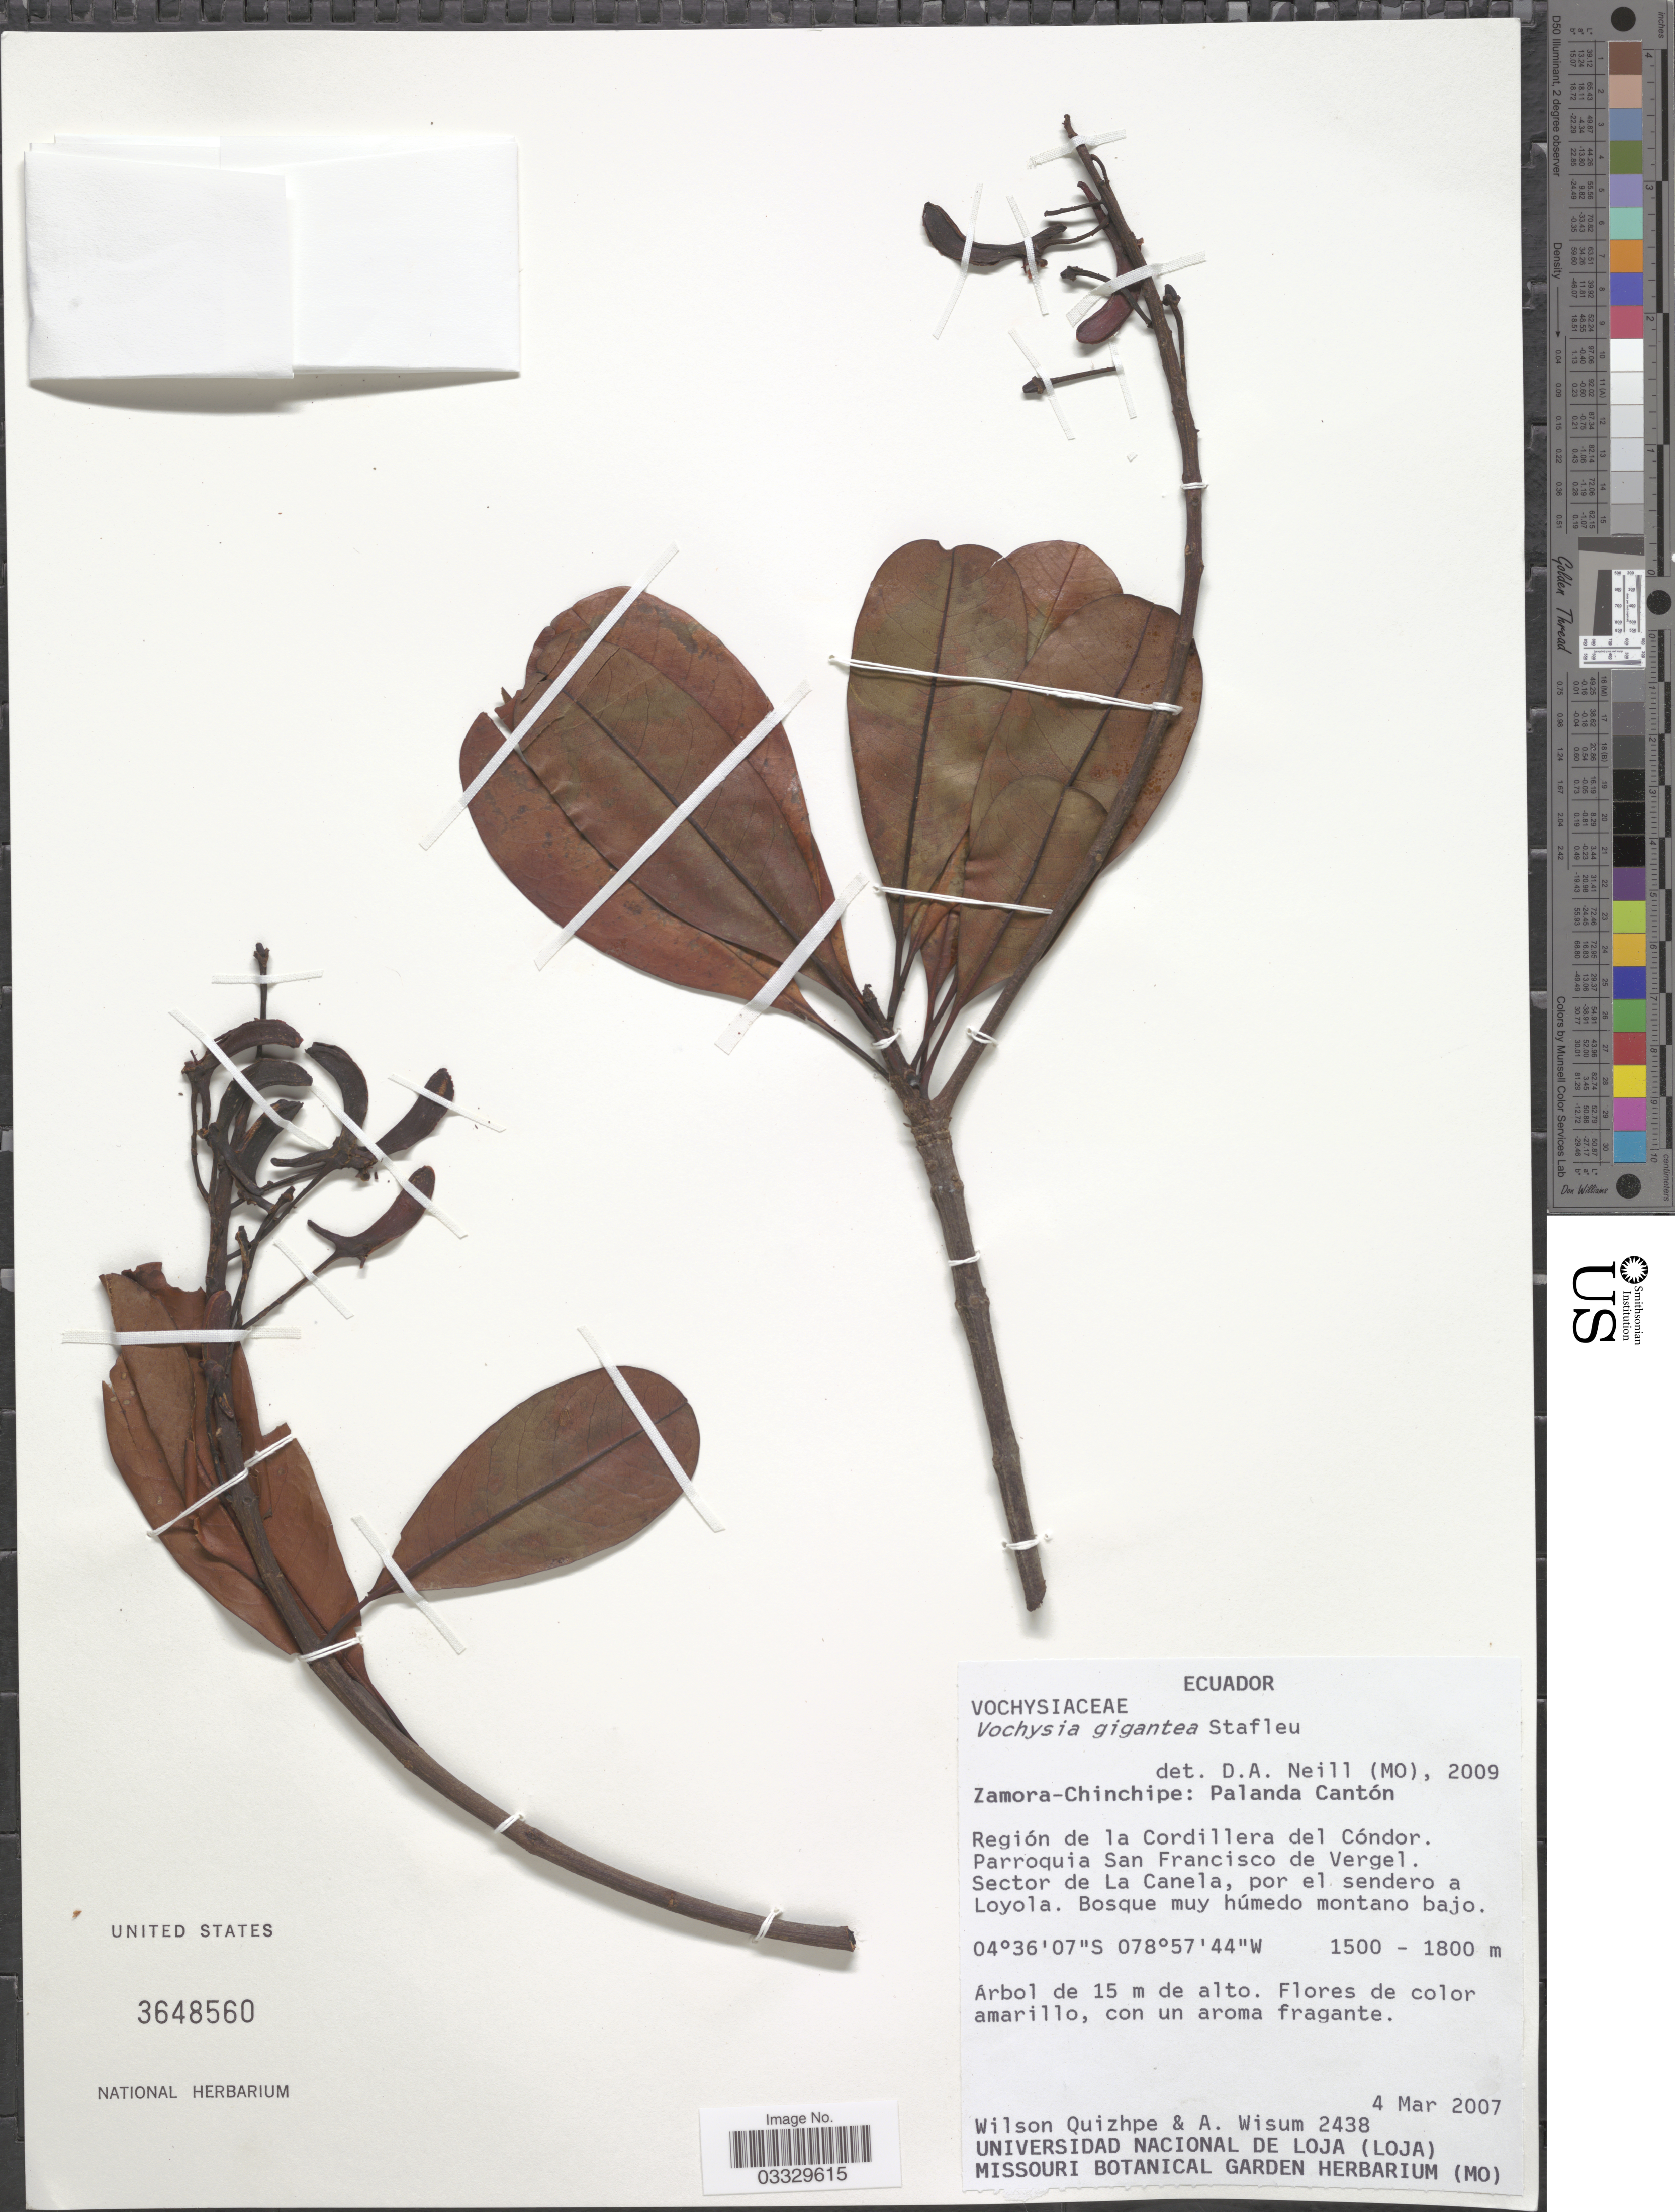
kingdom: Plantae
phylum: Tracheophyta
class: Magnoliopsida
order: Myrtales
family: Vochysiaceae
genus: Vochysia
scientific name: Vochysia gigantea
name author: Stafleu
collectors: W. Quizhpe & A. Wisum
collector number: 2438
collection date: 2007-03-04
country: Ecuador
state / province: Zamora-Chinchipe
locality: Palanda Cantón. Región de la Cordillera del Cóndor. Parroquia San Francisco de Vergel. Sector de La Canela, por el sendero a Loyola.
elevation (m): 1500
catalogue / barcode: US 3648560